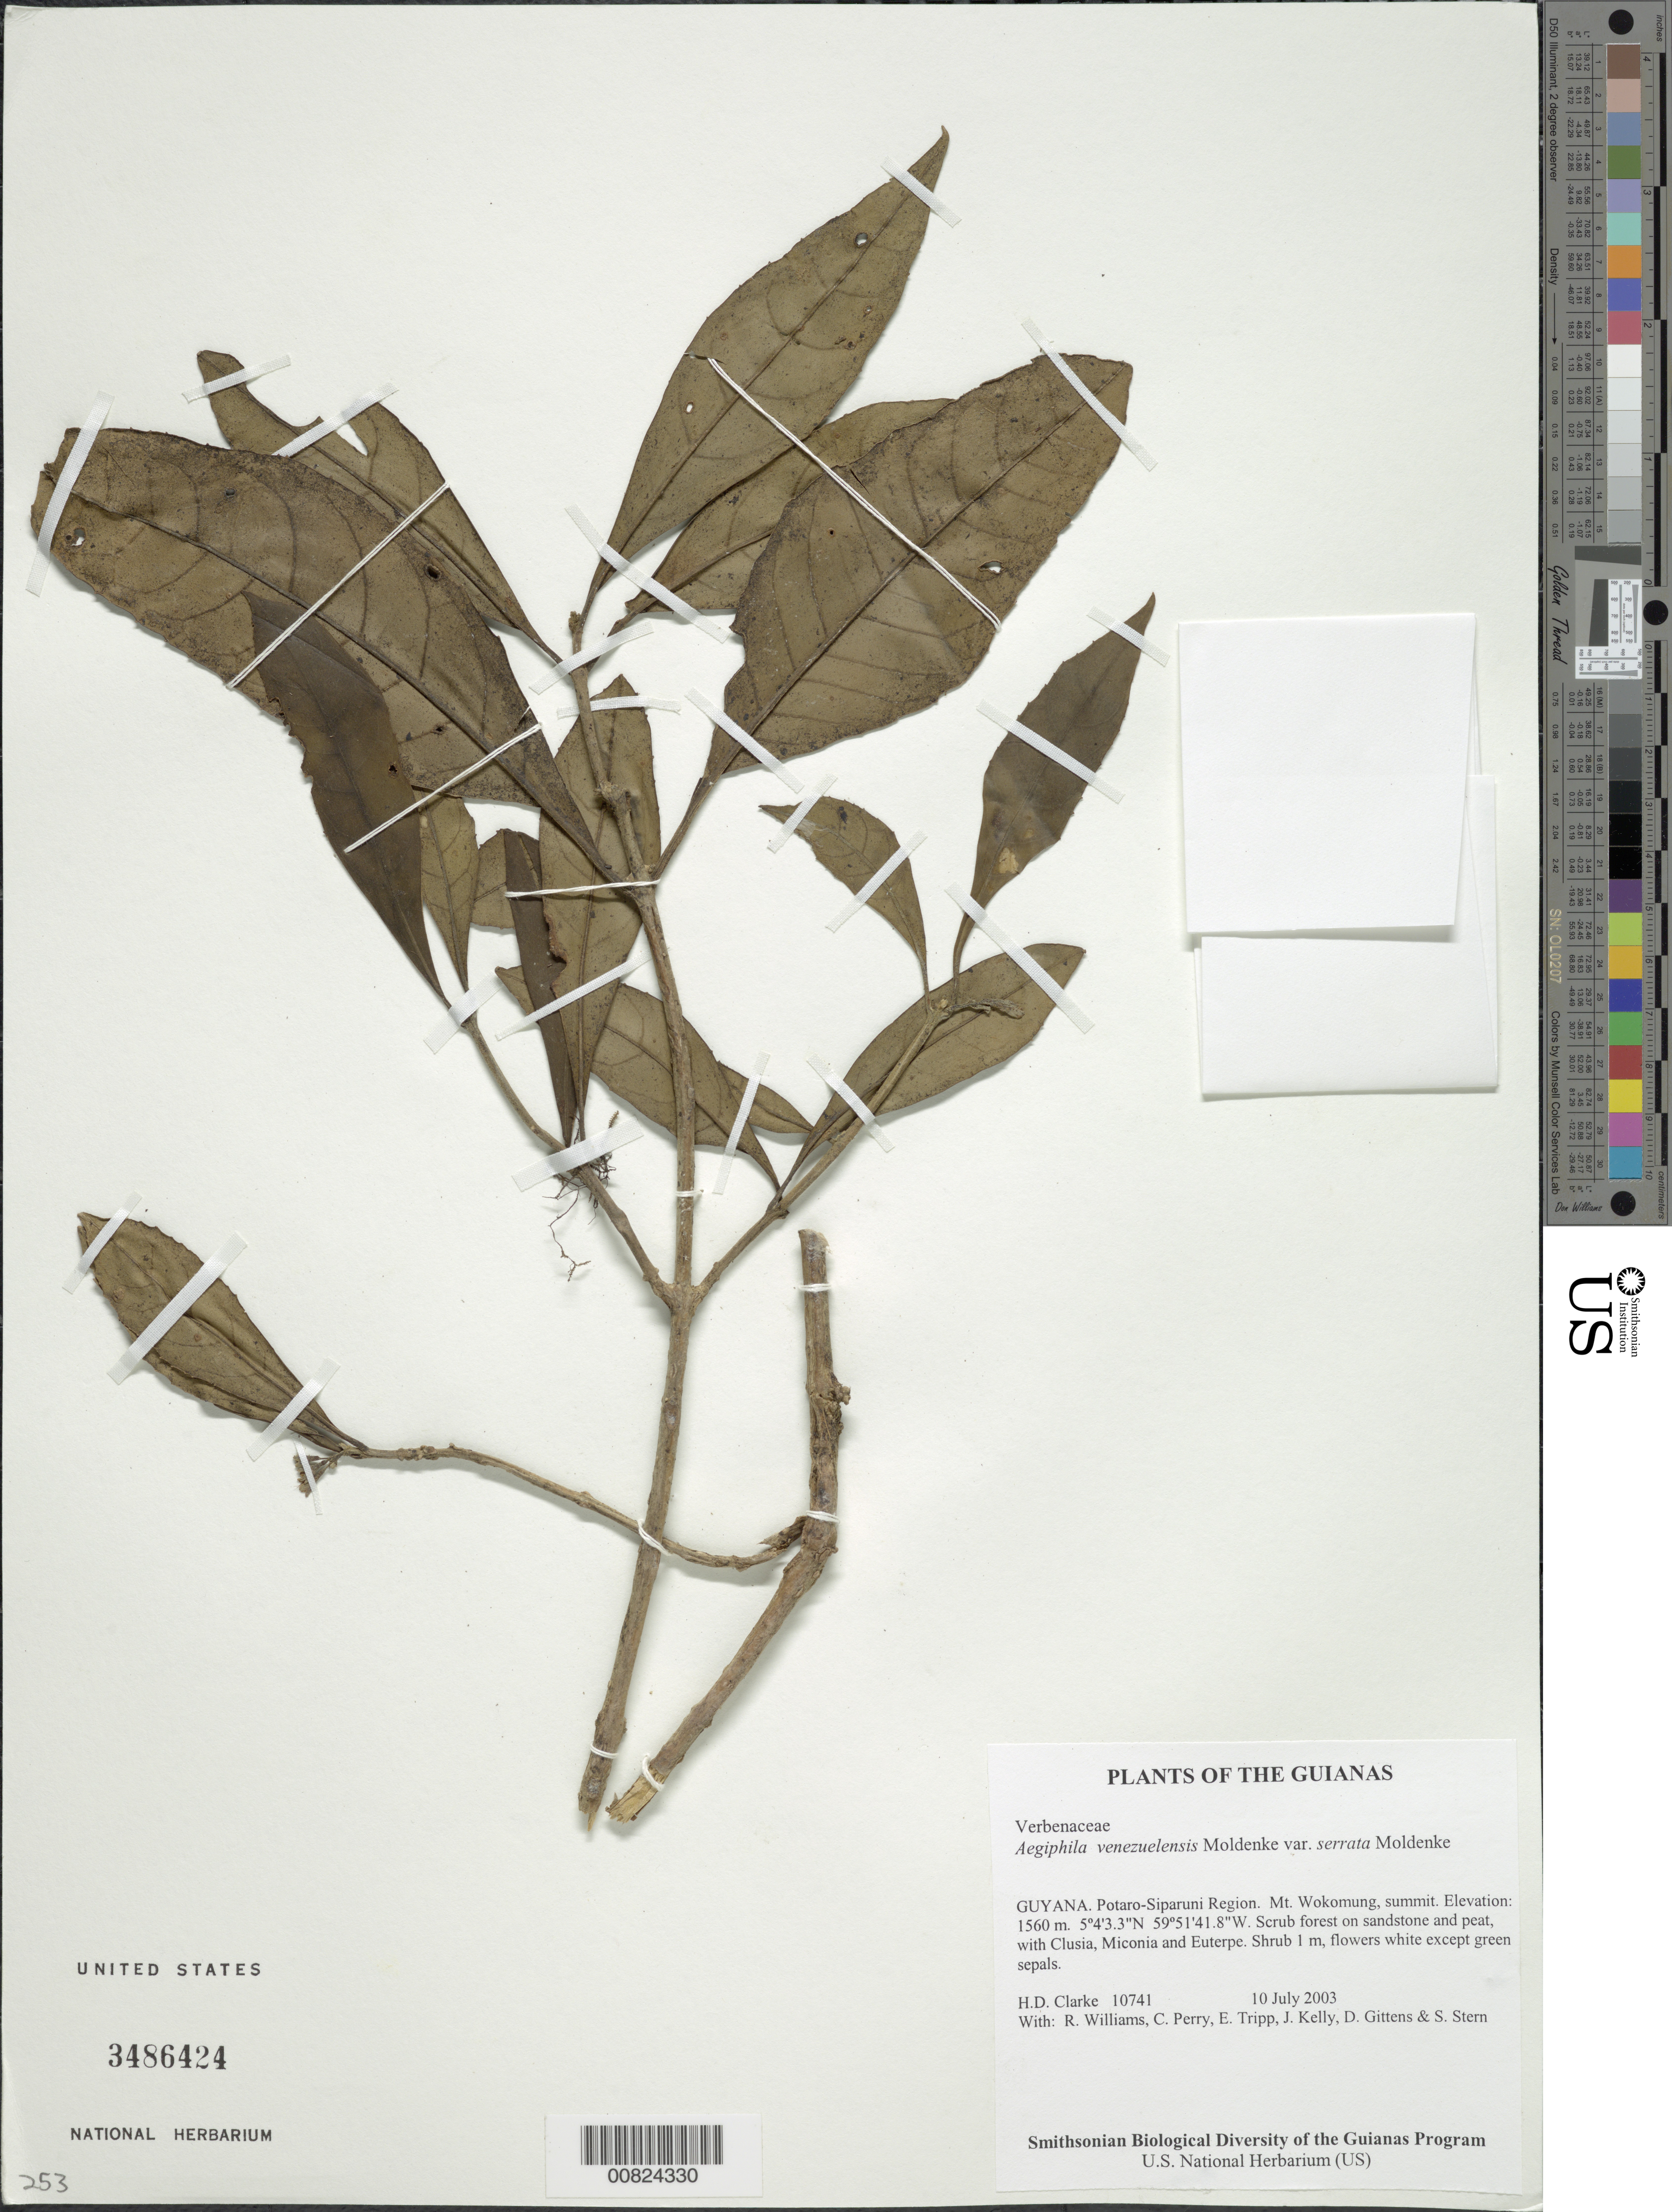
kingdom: Plantae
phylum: Tracheophyta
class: Magnoliopsida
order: Lamiales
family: Lamiaceae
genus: Aegiphila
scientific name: Aegiphila venezuelensis var. serrata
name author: Moldenke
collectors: H. D. Clarke, R. Williams, C. Perry, E. Tripp, J. Kelly, D. Gittens & S. R. Stern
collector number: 10741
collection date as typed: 10 July 2003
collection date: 2003-07-10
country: Guyana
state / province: Potaro-Siparuni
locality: Mt. Wokomung, summit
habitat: Scrub forest on sandstone and peat, with Clusia, Miconia and Euterpe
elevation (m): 1560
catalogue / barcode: US 3486424